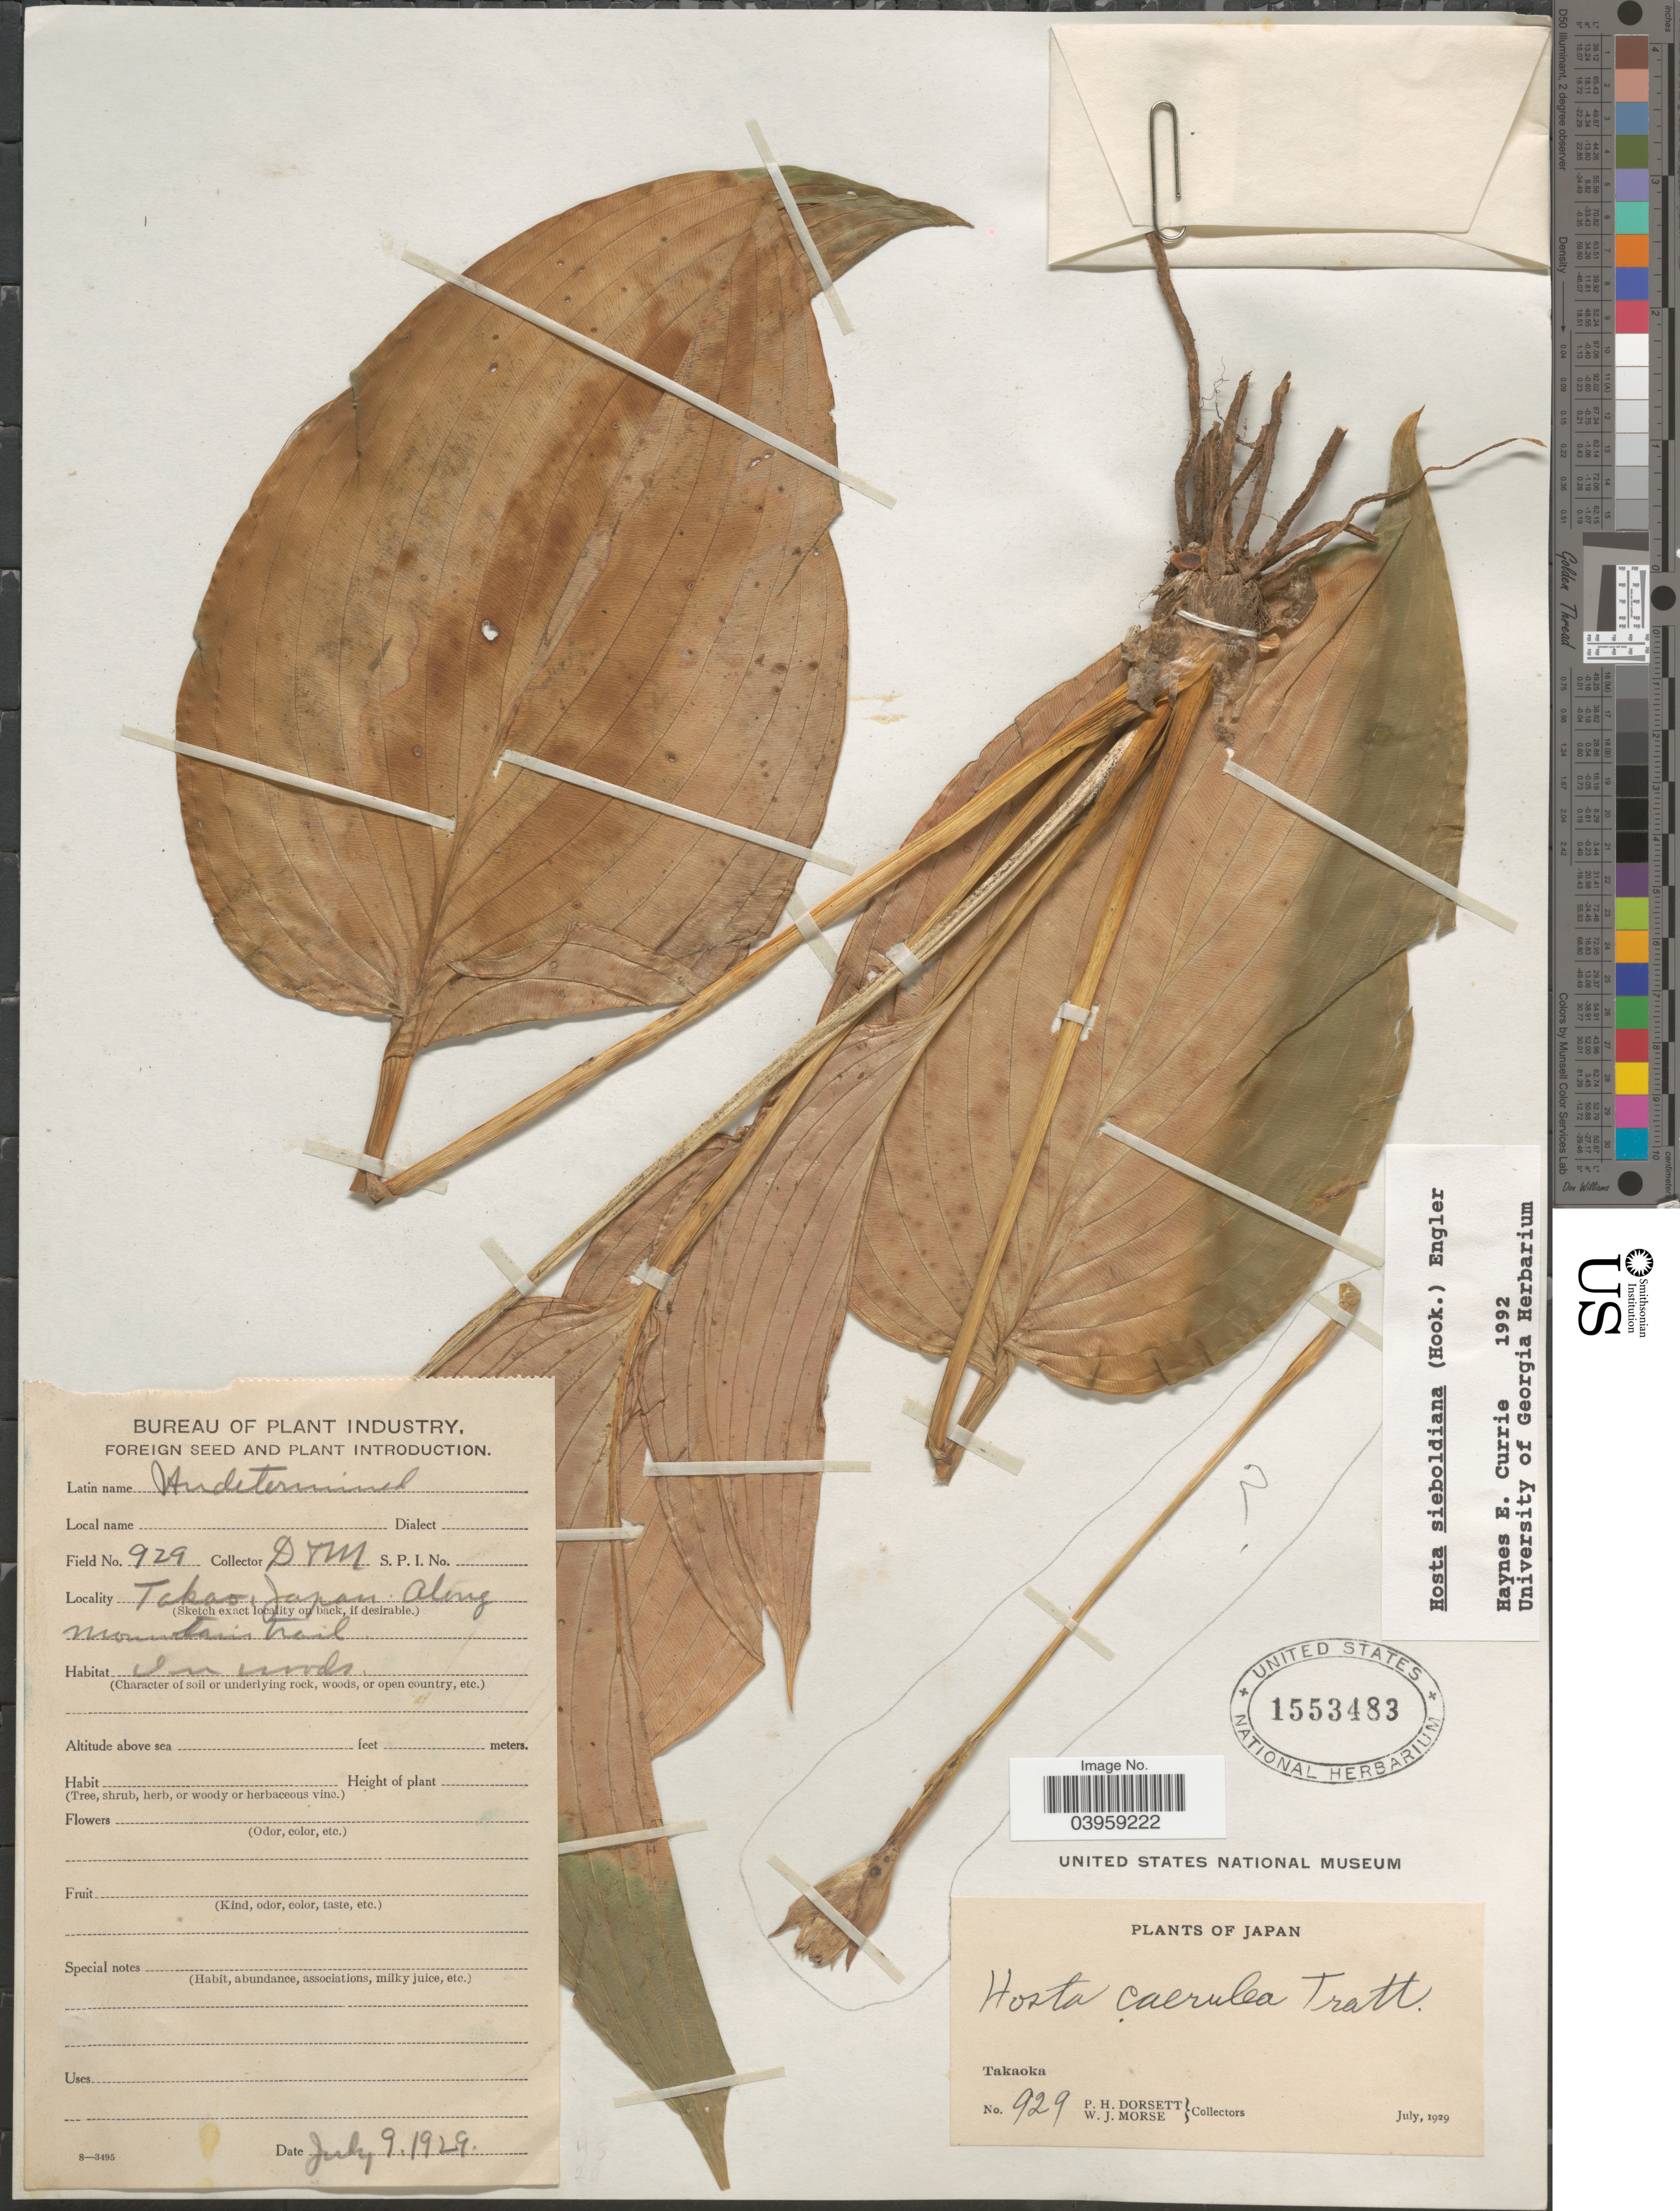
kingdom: Plantae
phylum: Tracheophyta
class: Liliopsida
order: Asparagales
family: Asparagaceae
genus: Hosta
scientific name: Hosta sieboldiana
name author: Engl.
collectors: P. H. Dorsett & W. J. Morse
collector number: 929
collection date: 1929-07-09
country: Japan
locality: Takao. Along mountain trail. Takaoka.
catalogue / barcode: US 1553483